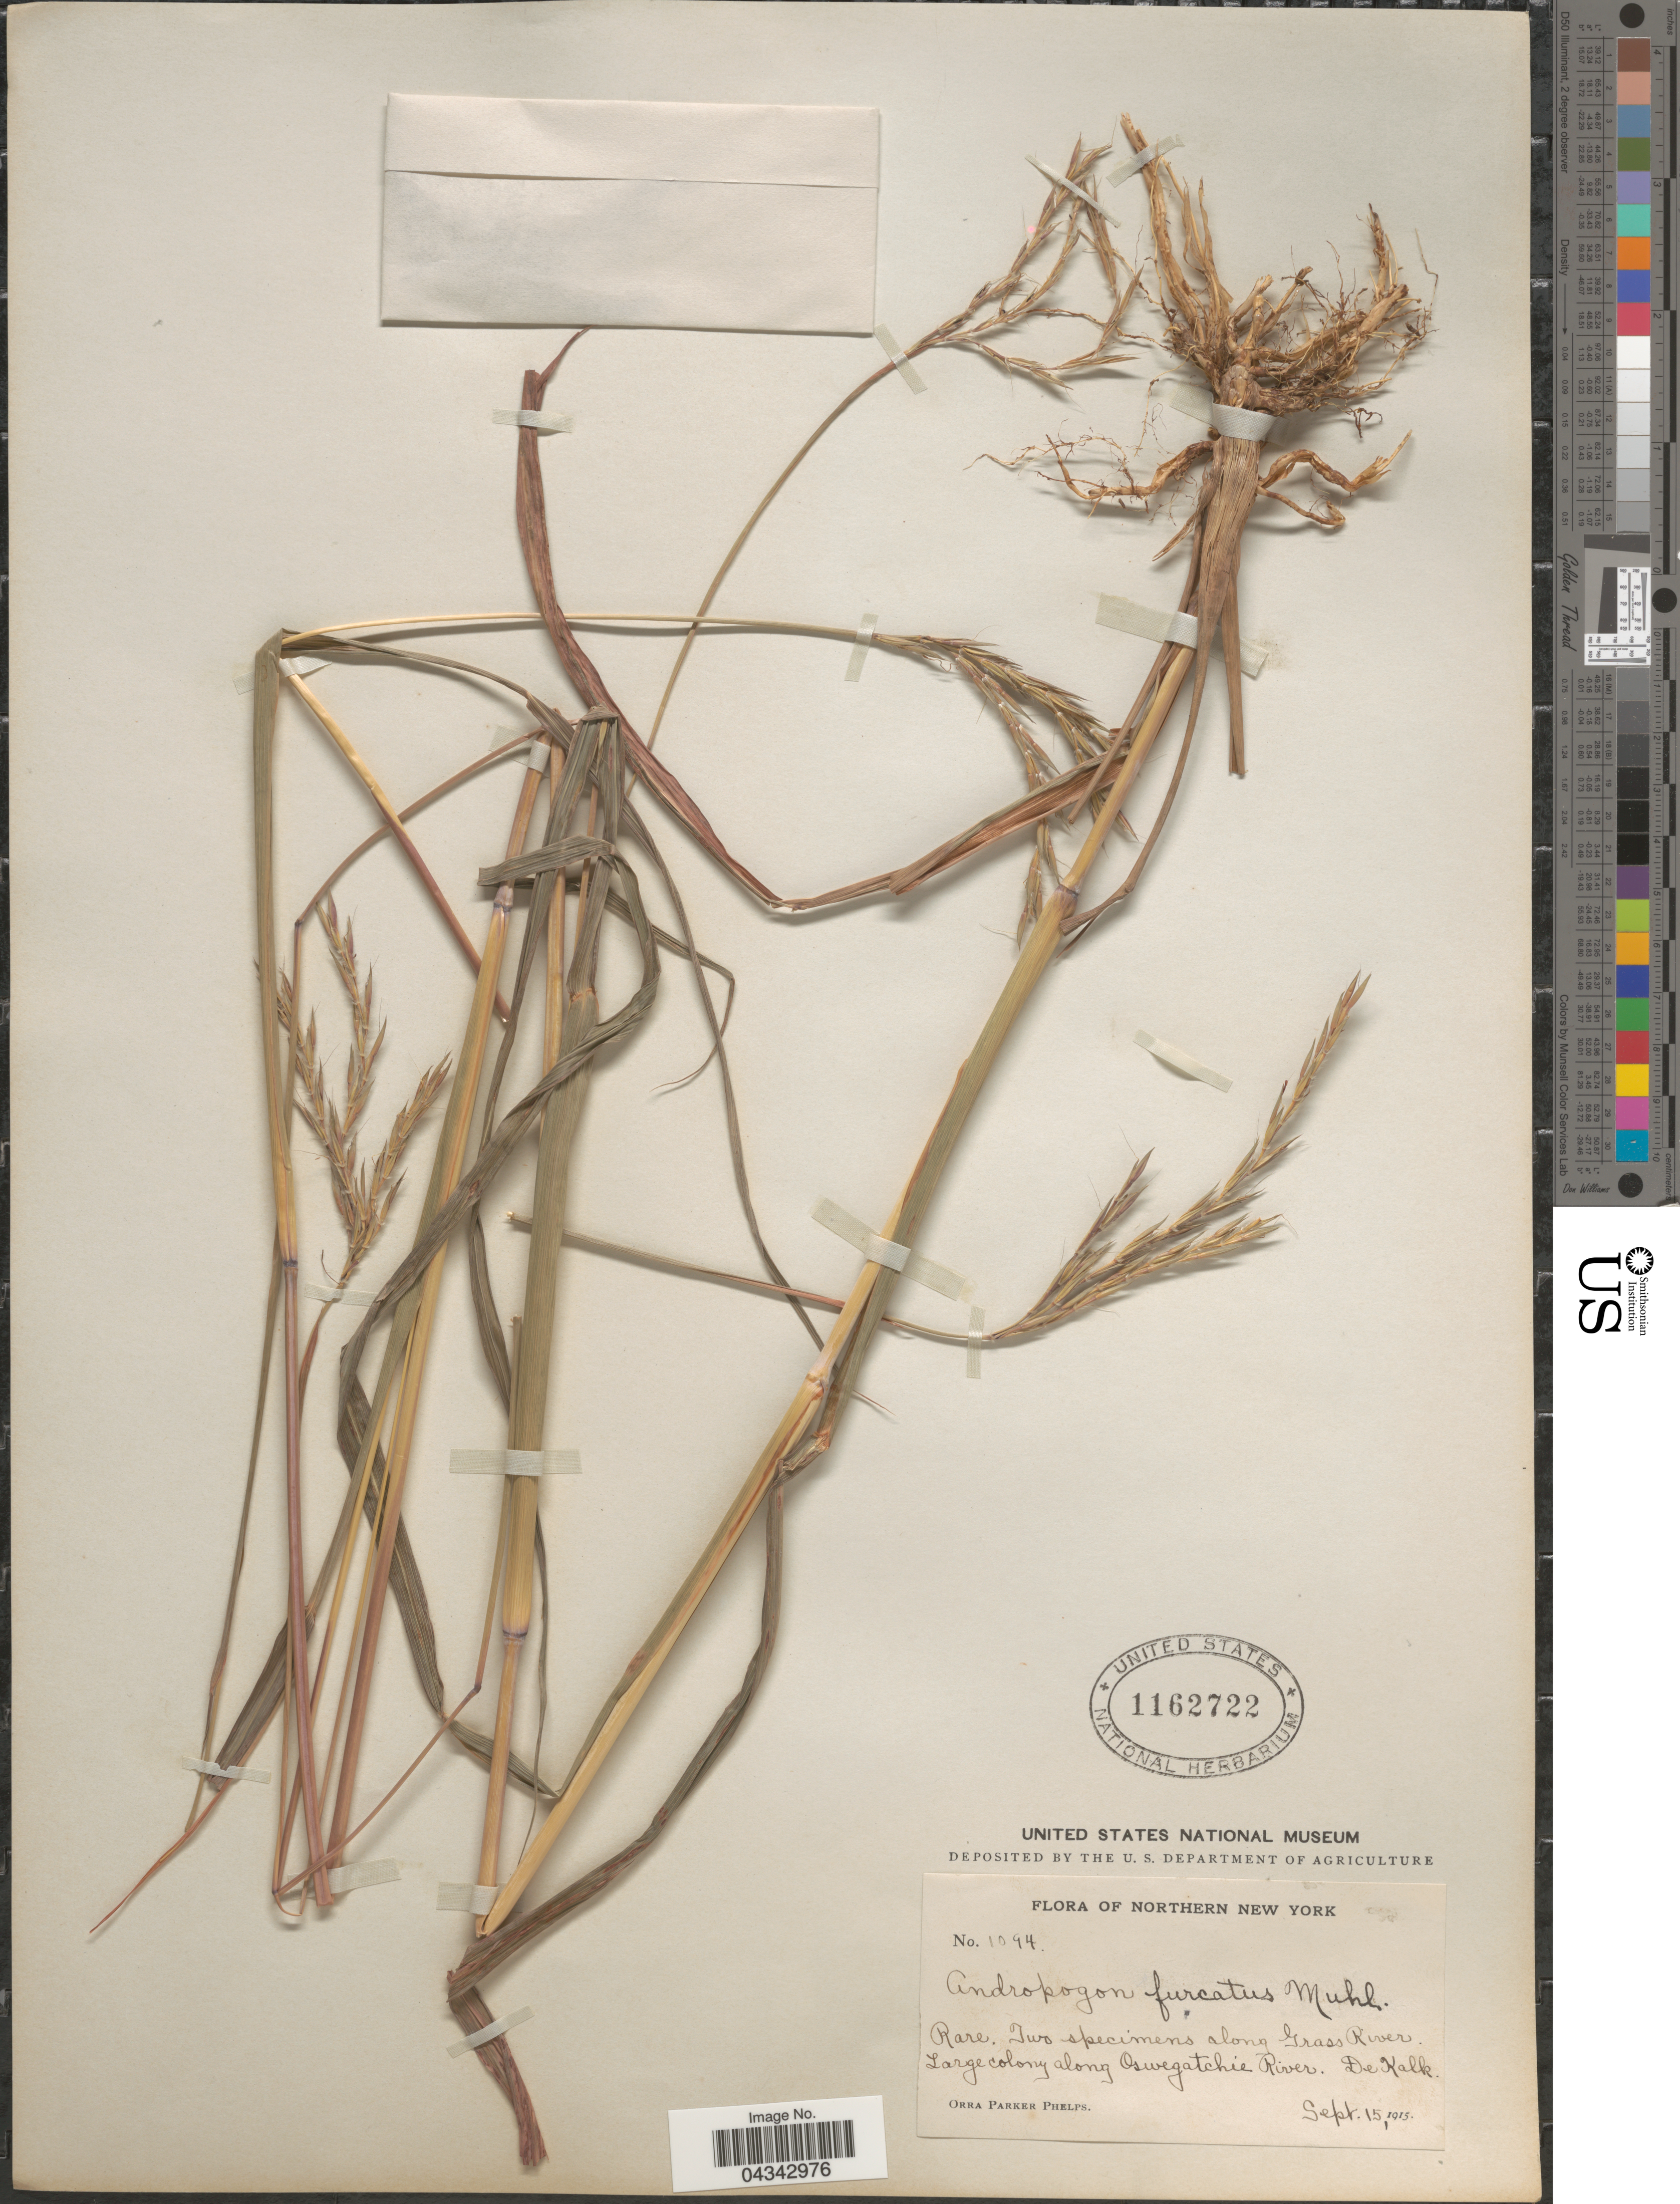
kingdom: Plantae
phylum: Tracheophyta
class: Liliopsida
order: Poales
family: Poaceae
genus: Andropogon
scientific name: Andropogon gerardii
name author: Vitman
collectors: O. P. Phelps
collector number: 1094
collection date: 1915-09-15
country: United States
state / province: New York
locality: Northern New York. Along Grass River. Large colony along Oswegatchie River. De Kalk.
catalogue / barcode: US 1162722